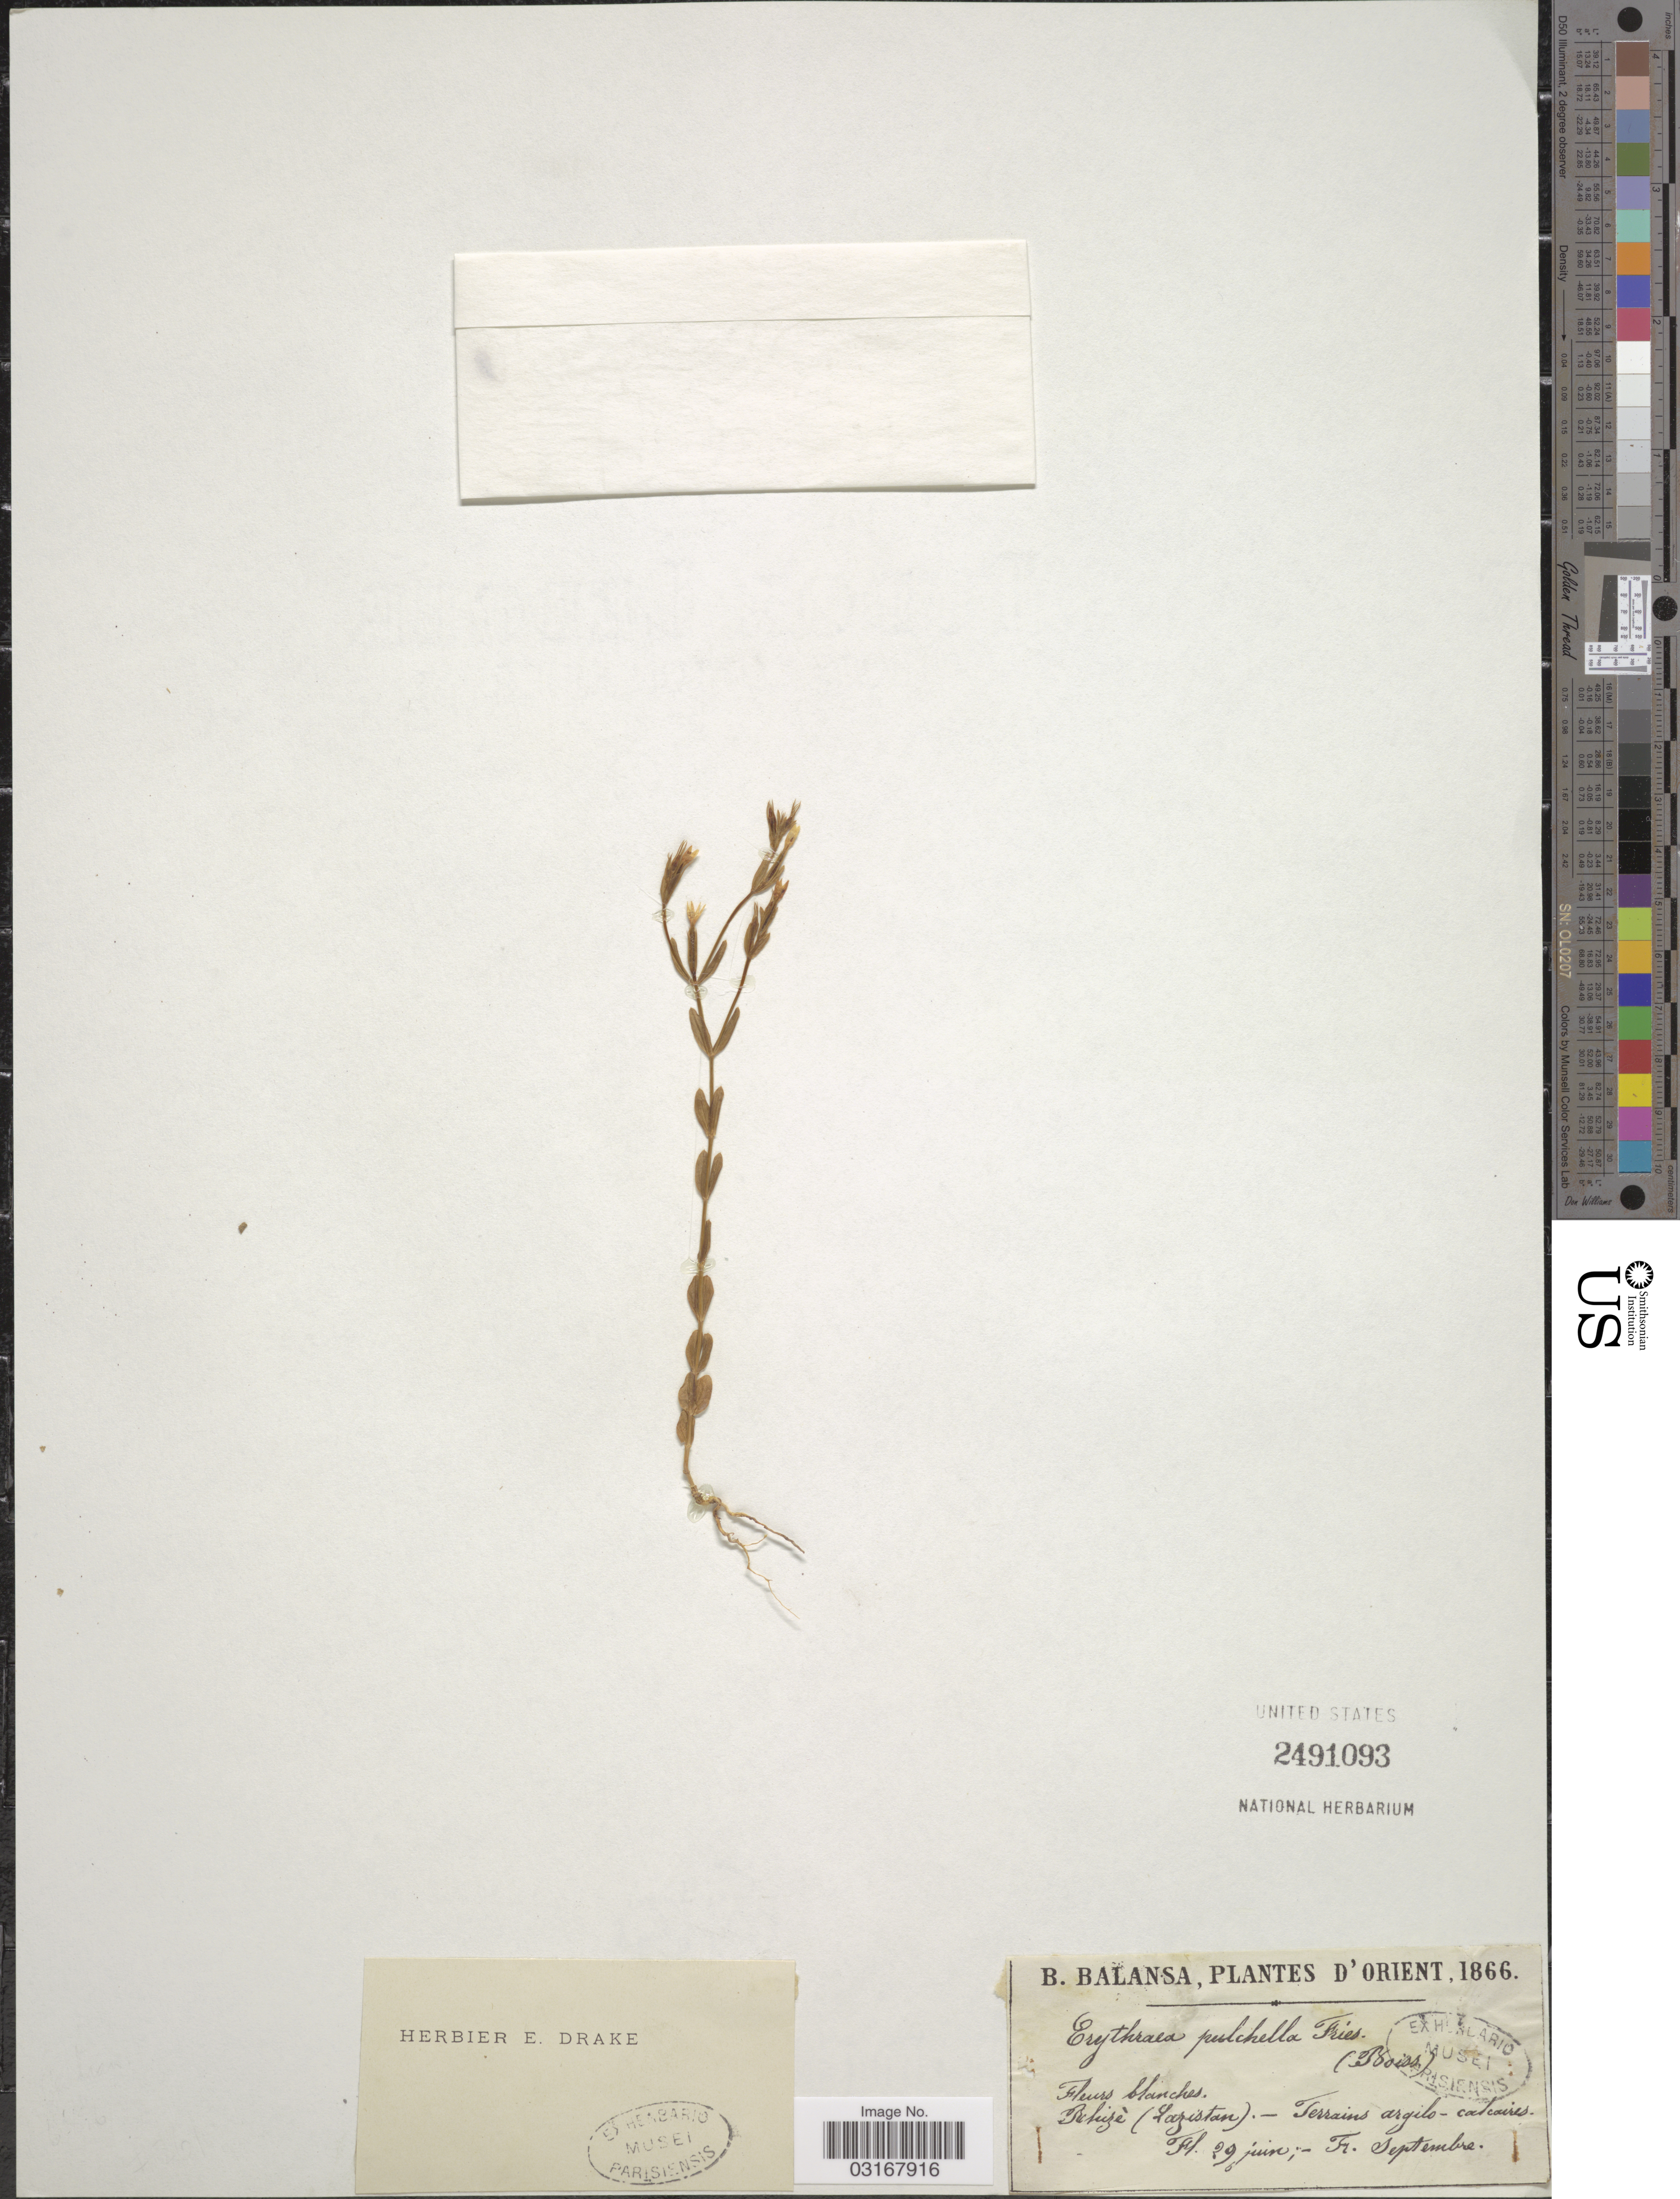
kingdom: Plantae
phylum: Tracheophyta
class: Magnoliopsida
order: Gentianales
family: Gentianaceae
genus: Centaurium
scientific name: Centaurium pulchellum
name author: (Sw.) Druce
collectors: B. Balansa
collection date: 1866-06-29/1866-09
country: Turkey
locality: D'Orient. Rhizé (Lazistan).- Terrains argilo - calcaires.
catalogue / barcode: US 2491093